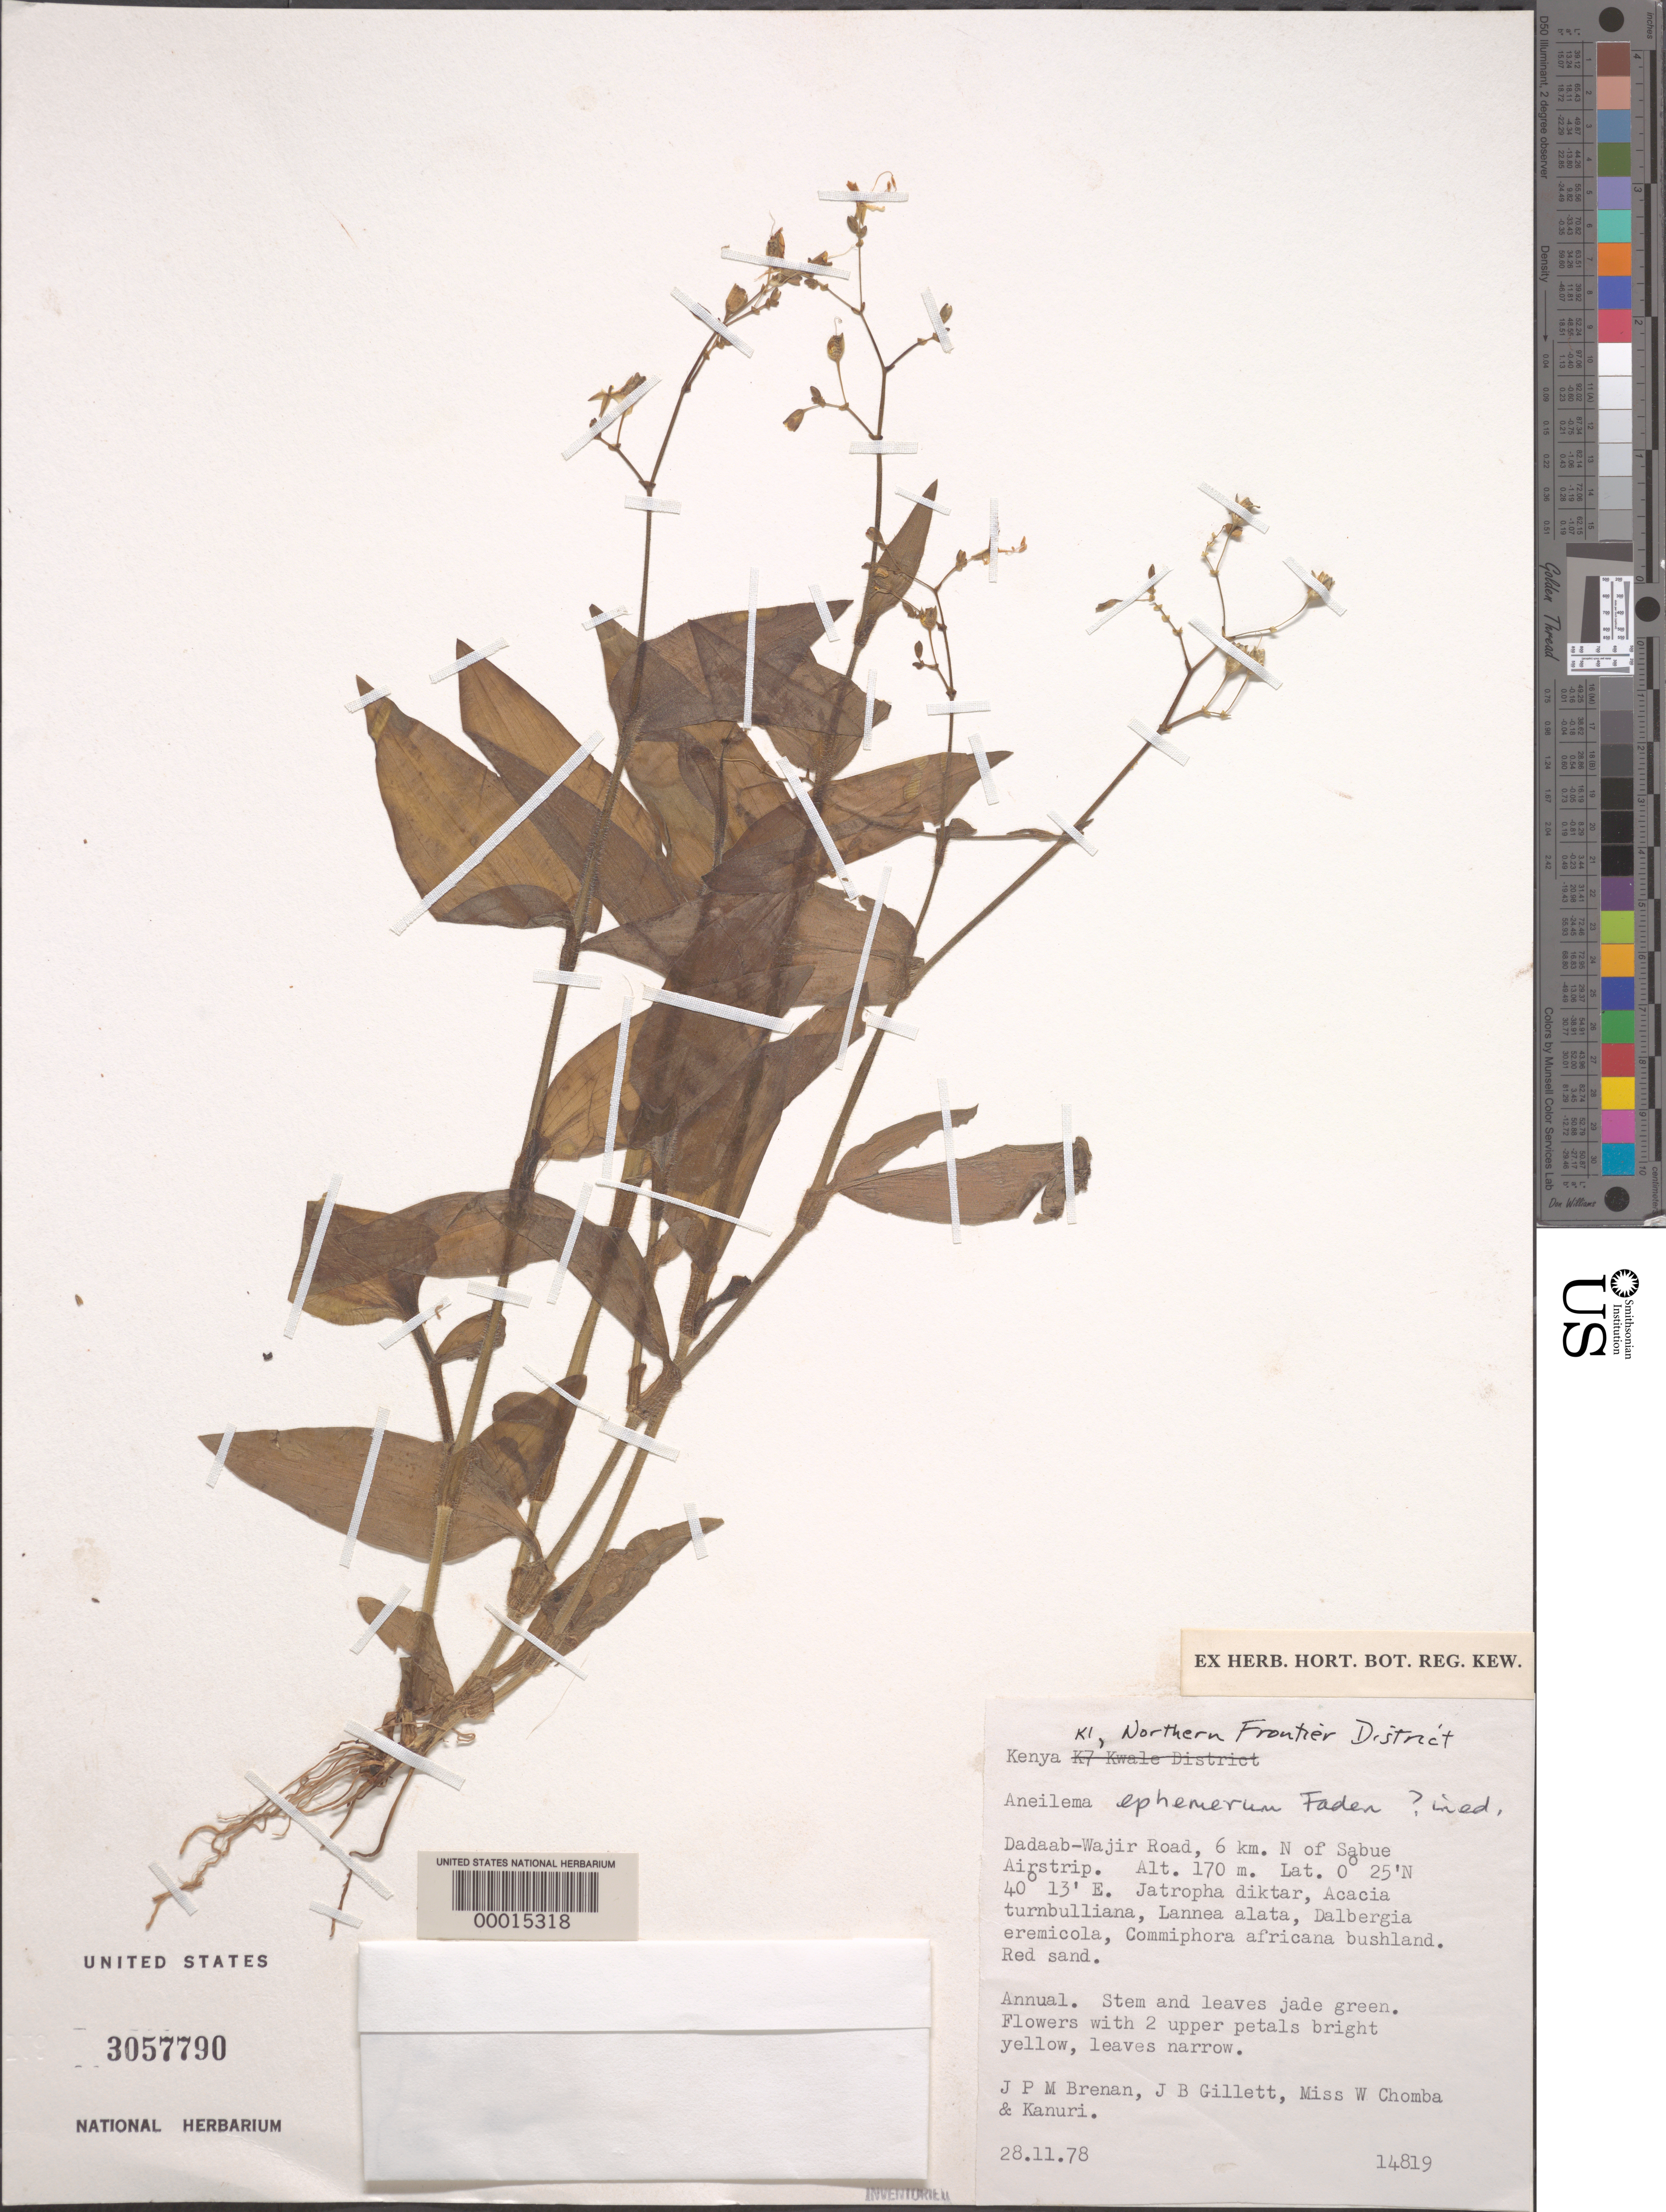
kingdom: Plantae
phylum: Tracheophyta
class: Liliopsida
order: Commelinales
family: Commelinaceae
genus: Aneilema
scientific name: Aneilema ephemerum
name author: Faden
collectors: J. Brennan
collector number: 14819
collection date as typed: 28 Nov 1978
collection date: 1978-11-28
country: Kenya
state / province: Wajir (?)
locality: North-eastern. Northern frontier dist., dadaab-wajir road, 6 km n of sabue airstrip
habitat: Bushland, red sand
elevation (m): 170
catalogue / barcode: US 3057790